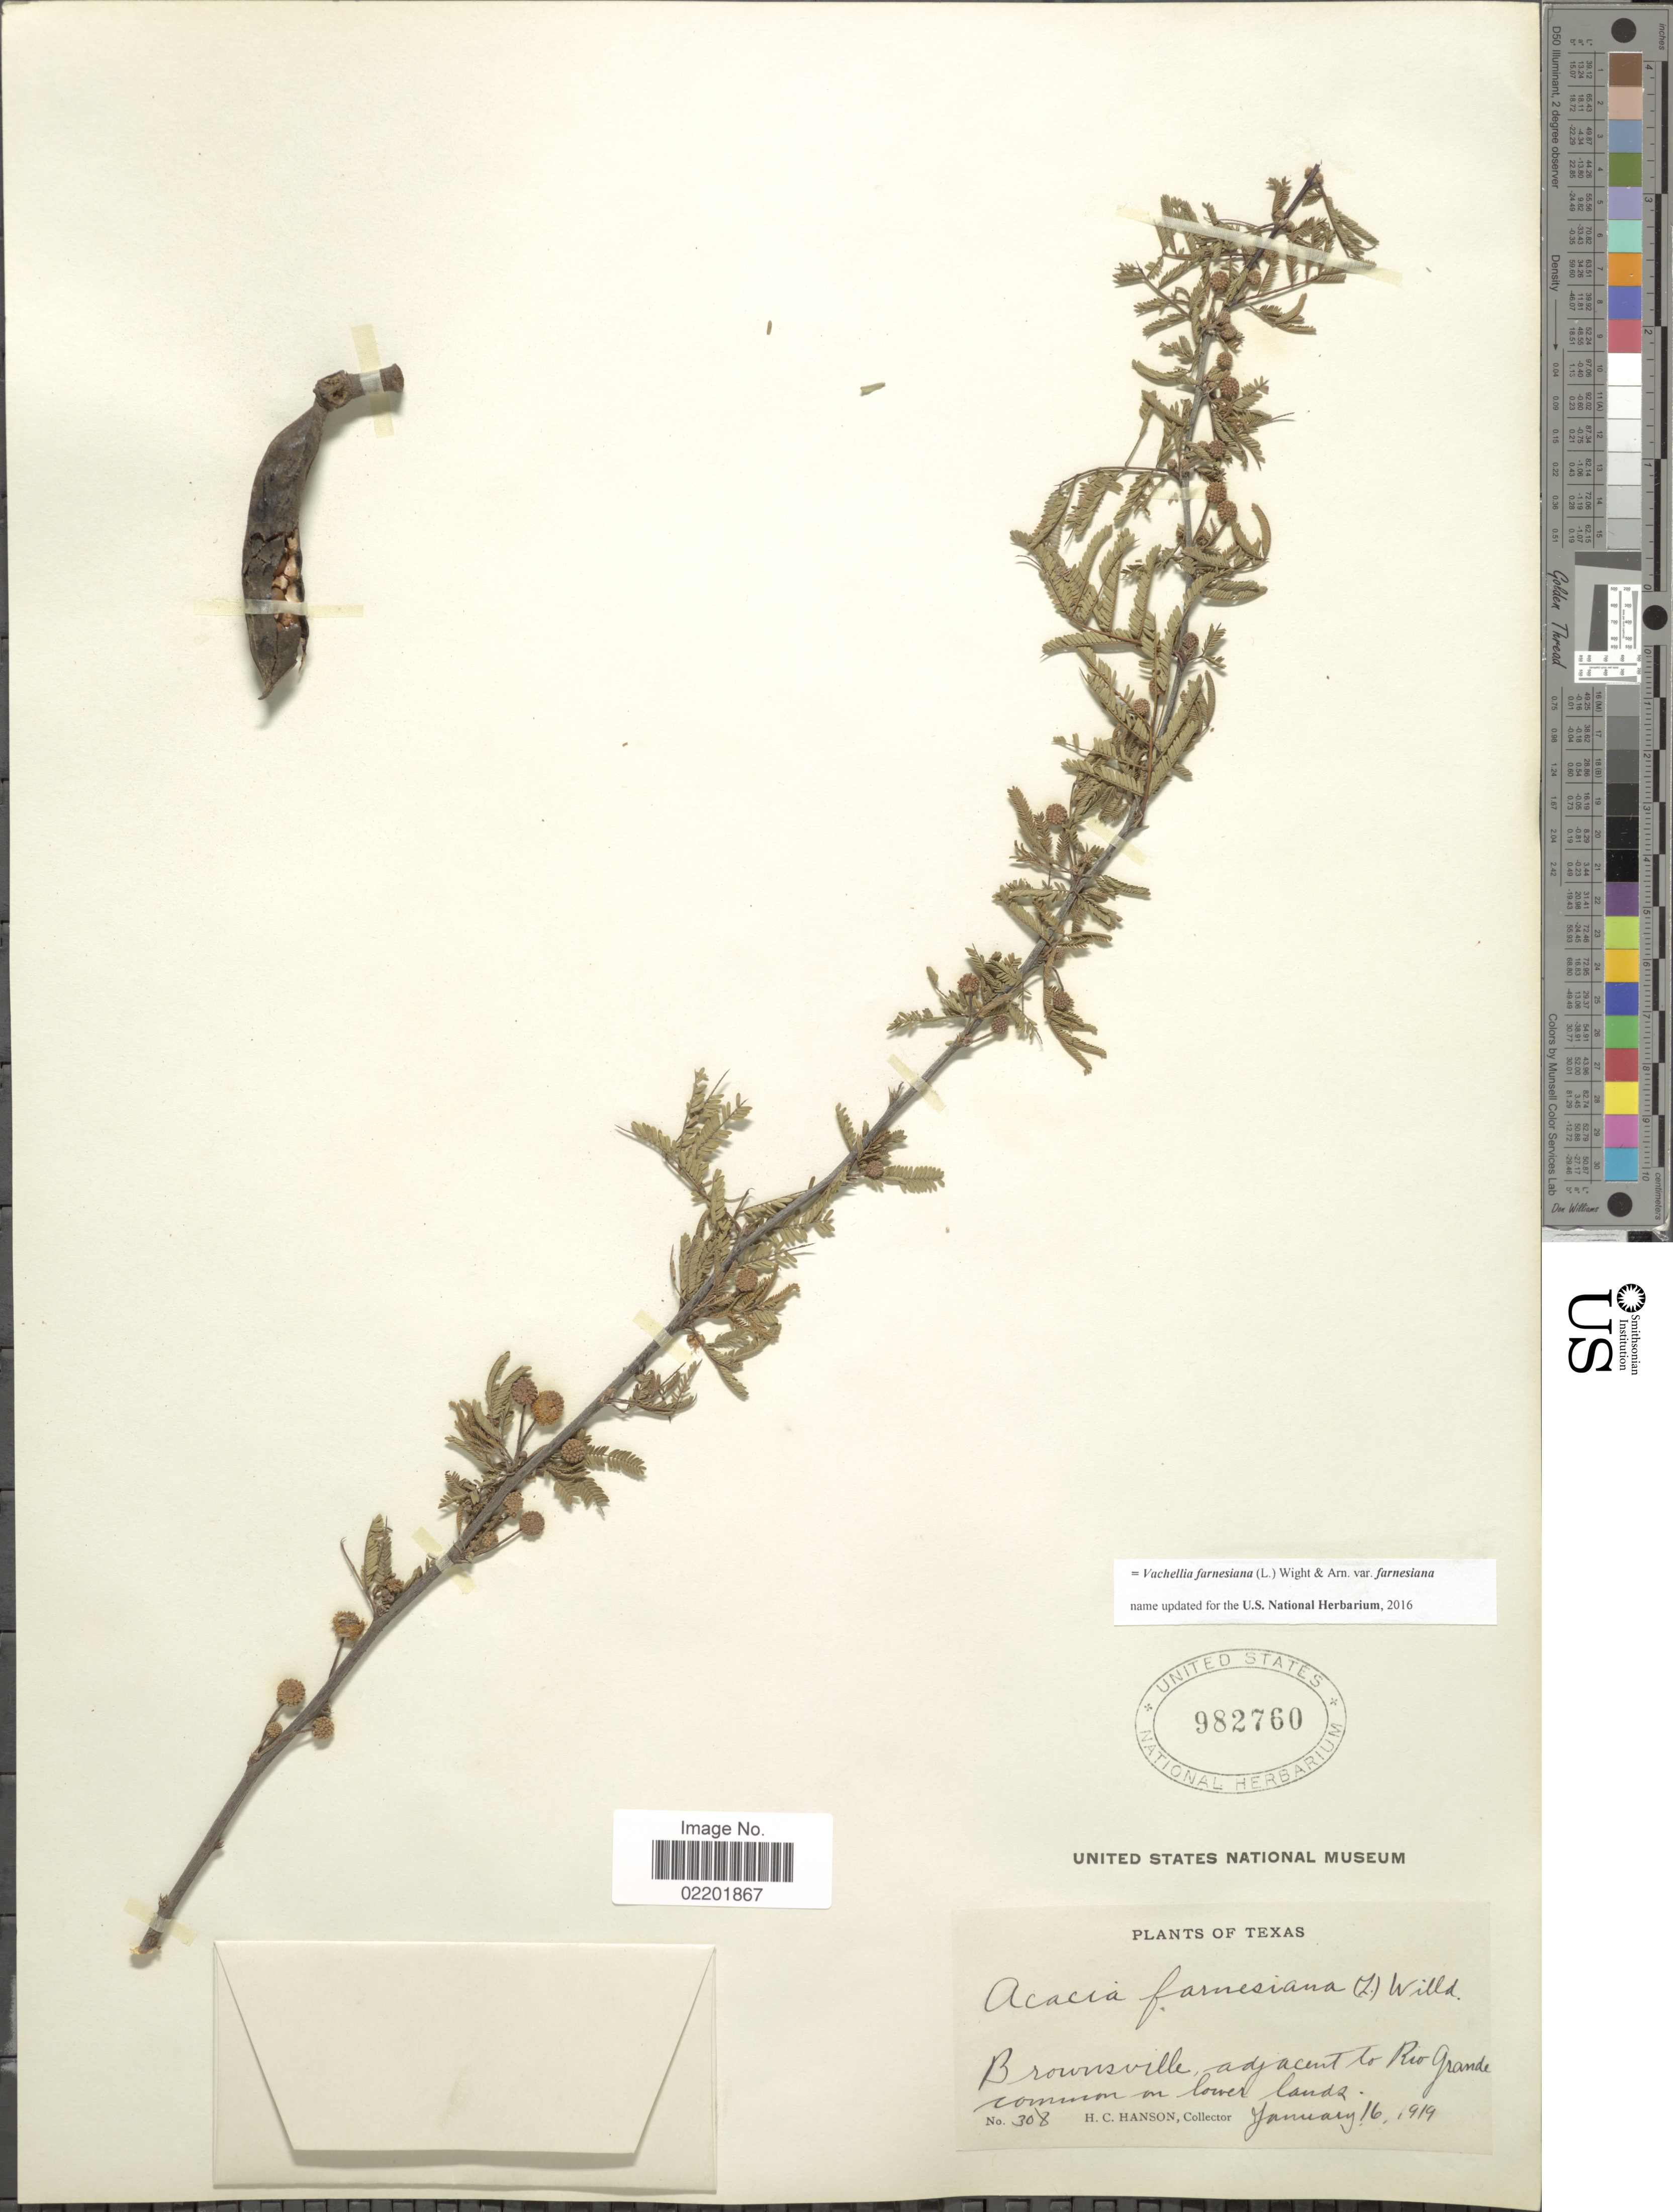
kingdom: Plantae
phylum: Tracheophyta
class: Magnoliopsida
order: Fabales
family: Fabaceae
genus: Vachellia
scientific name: Vachellia farnesiana var. farnesiana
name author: (L.) Wight & Arn.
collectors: H. Hanson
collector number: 308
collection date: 1919-01-16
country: United States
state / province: Texas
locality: Brownsville, adjacent to Rio Grande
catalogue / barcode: US 982760